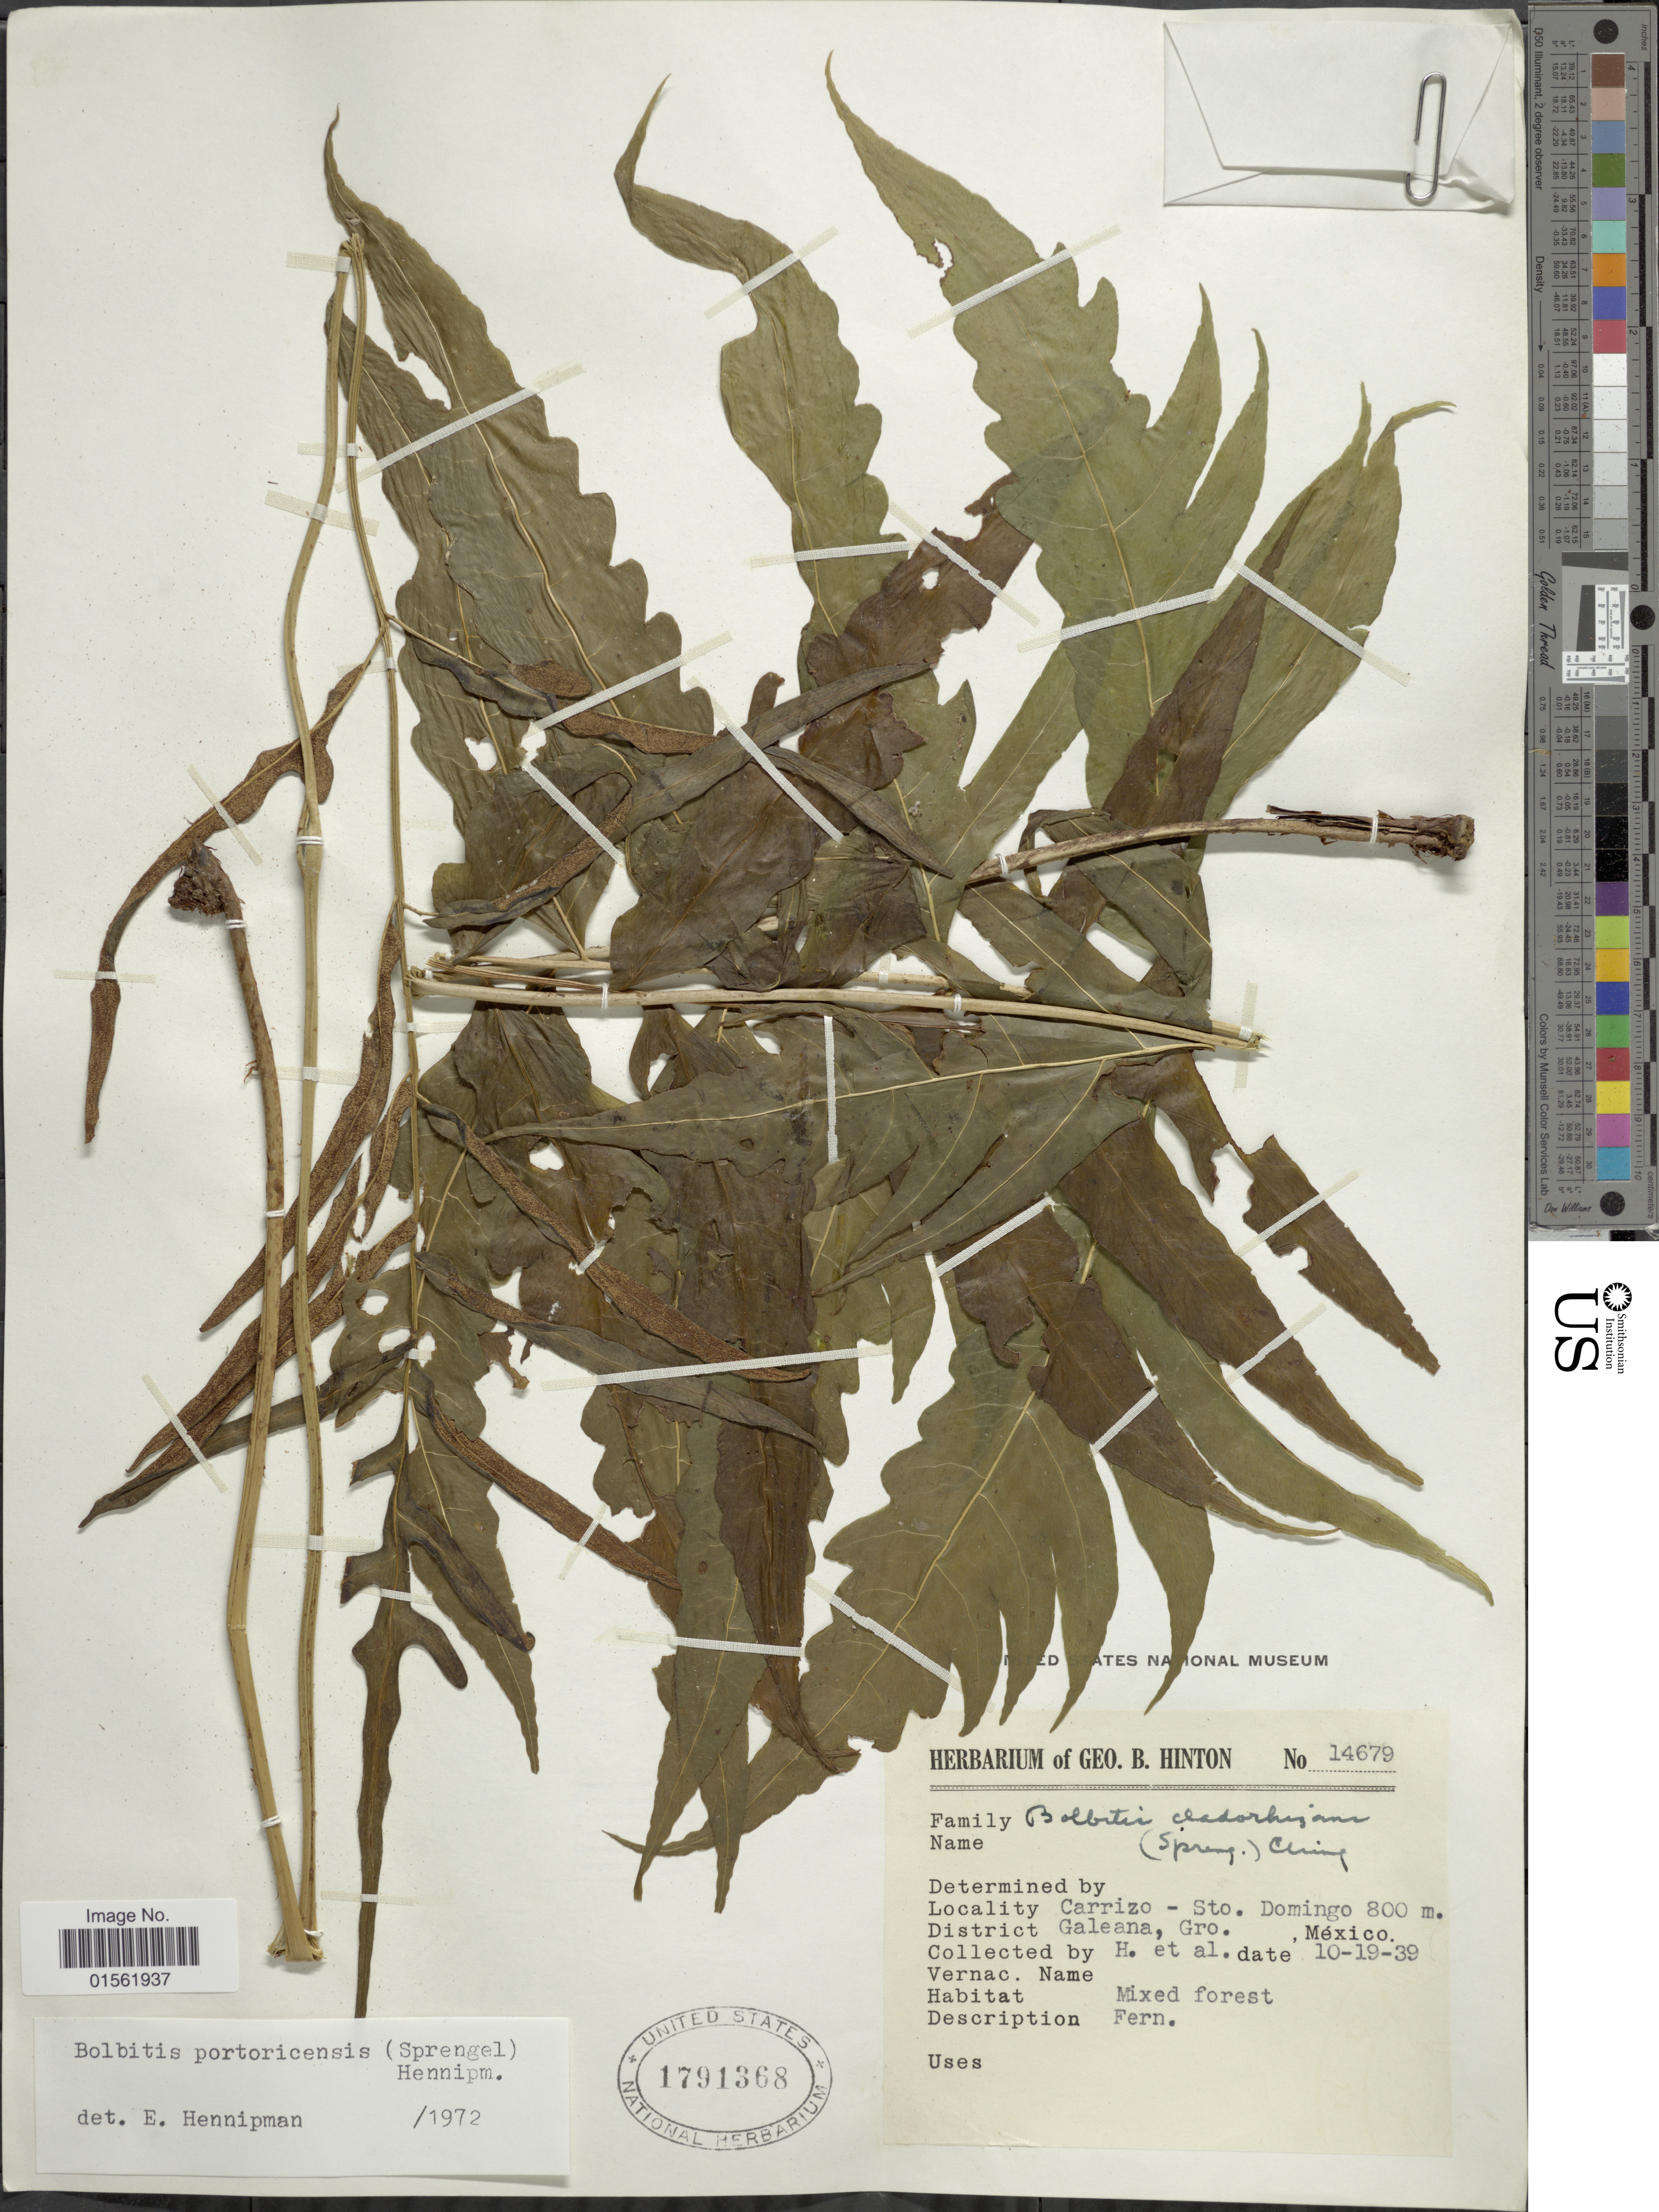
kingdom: Plantae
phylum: Tracheophyta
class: Polypodiopsida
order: Polypodiales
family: Dryopteridaceae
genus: Bolbitis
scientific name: Bolbitis portoricensis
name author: (Spreng.) Hennipman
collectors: G. B. Hinton & et al.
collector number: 14679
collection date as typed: Transcribed d/m/y: 19/10/39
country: Mexico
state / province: Guerrero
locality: Carrizo - Sto. Domingo. District Galeana, Gro.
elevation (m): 800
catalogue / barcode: US 1791368